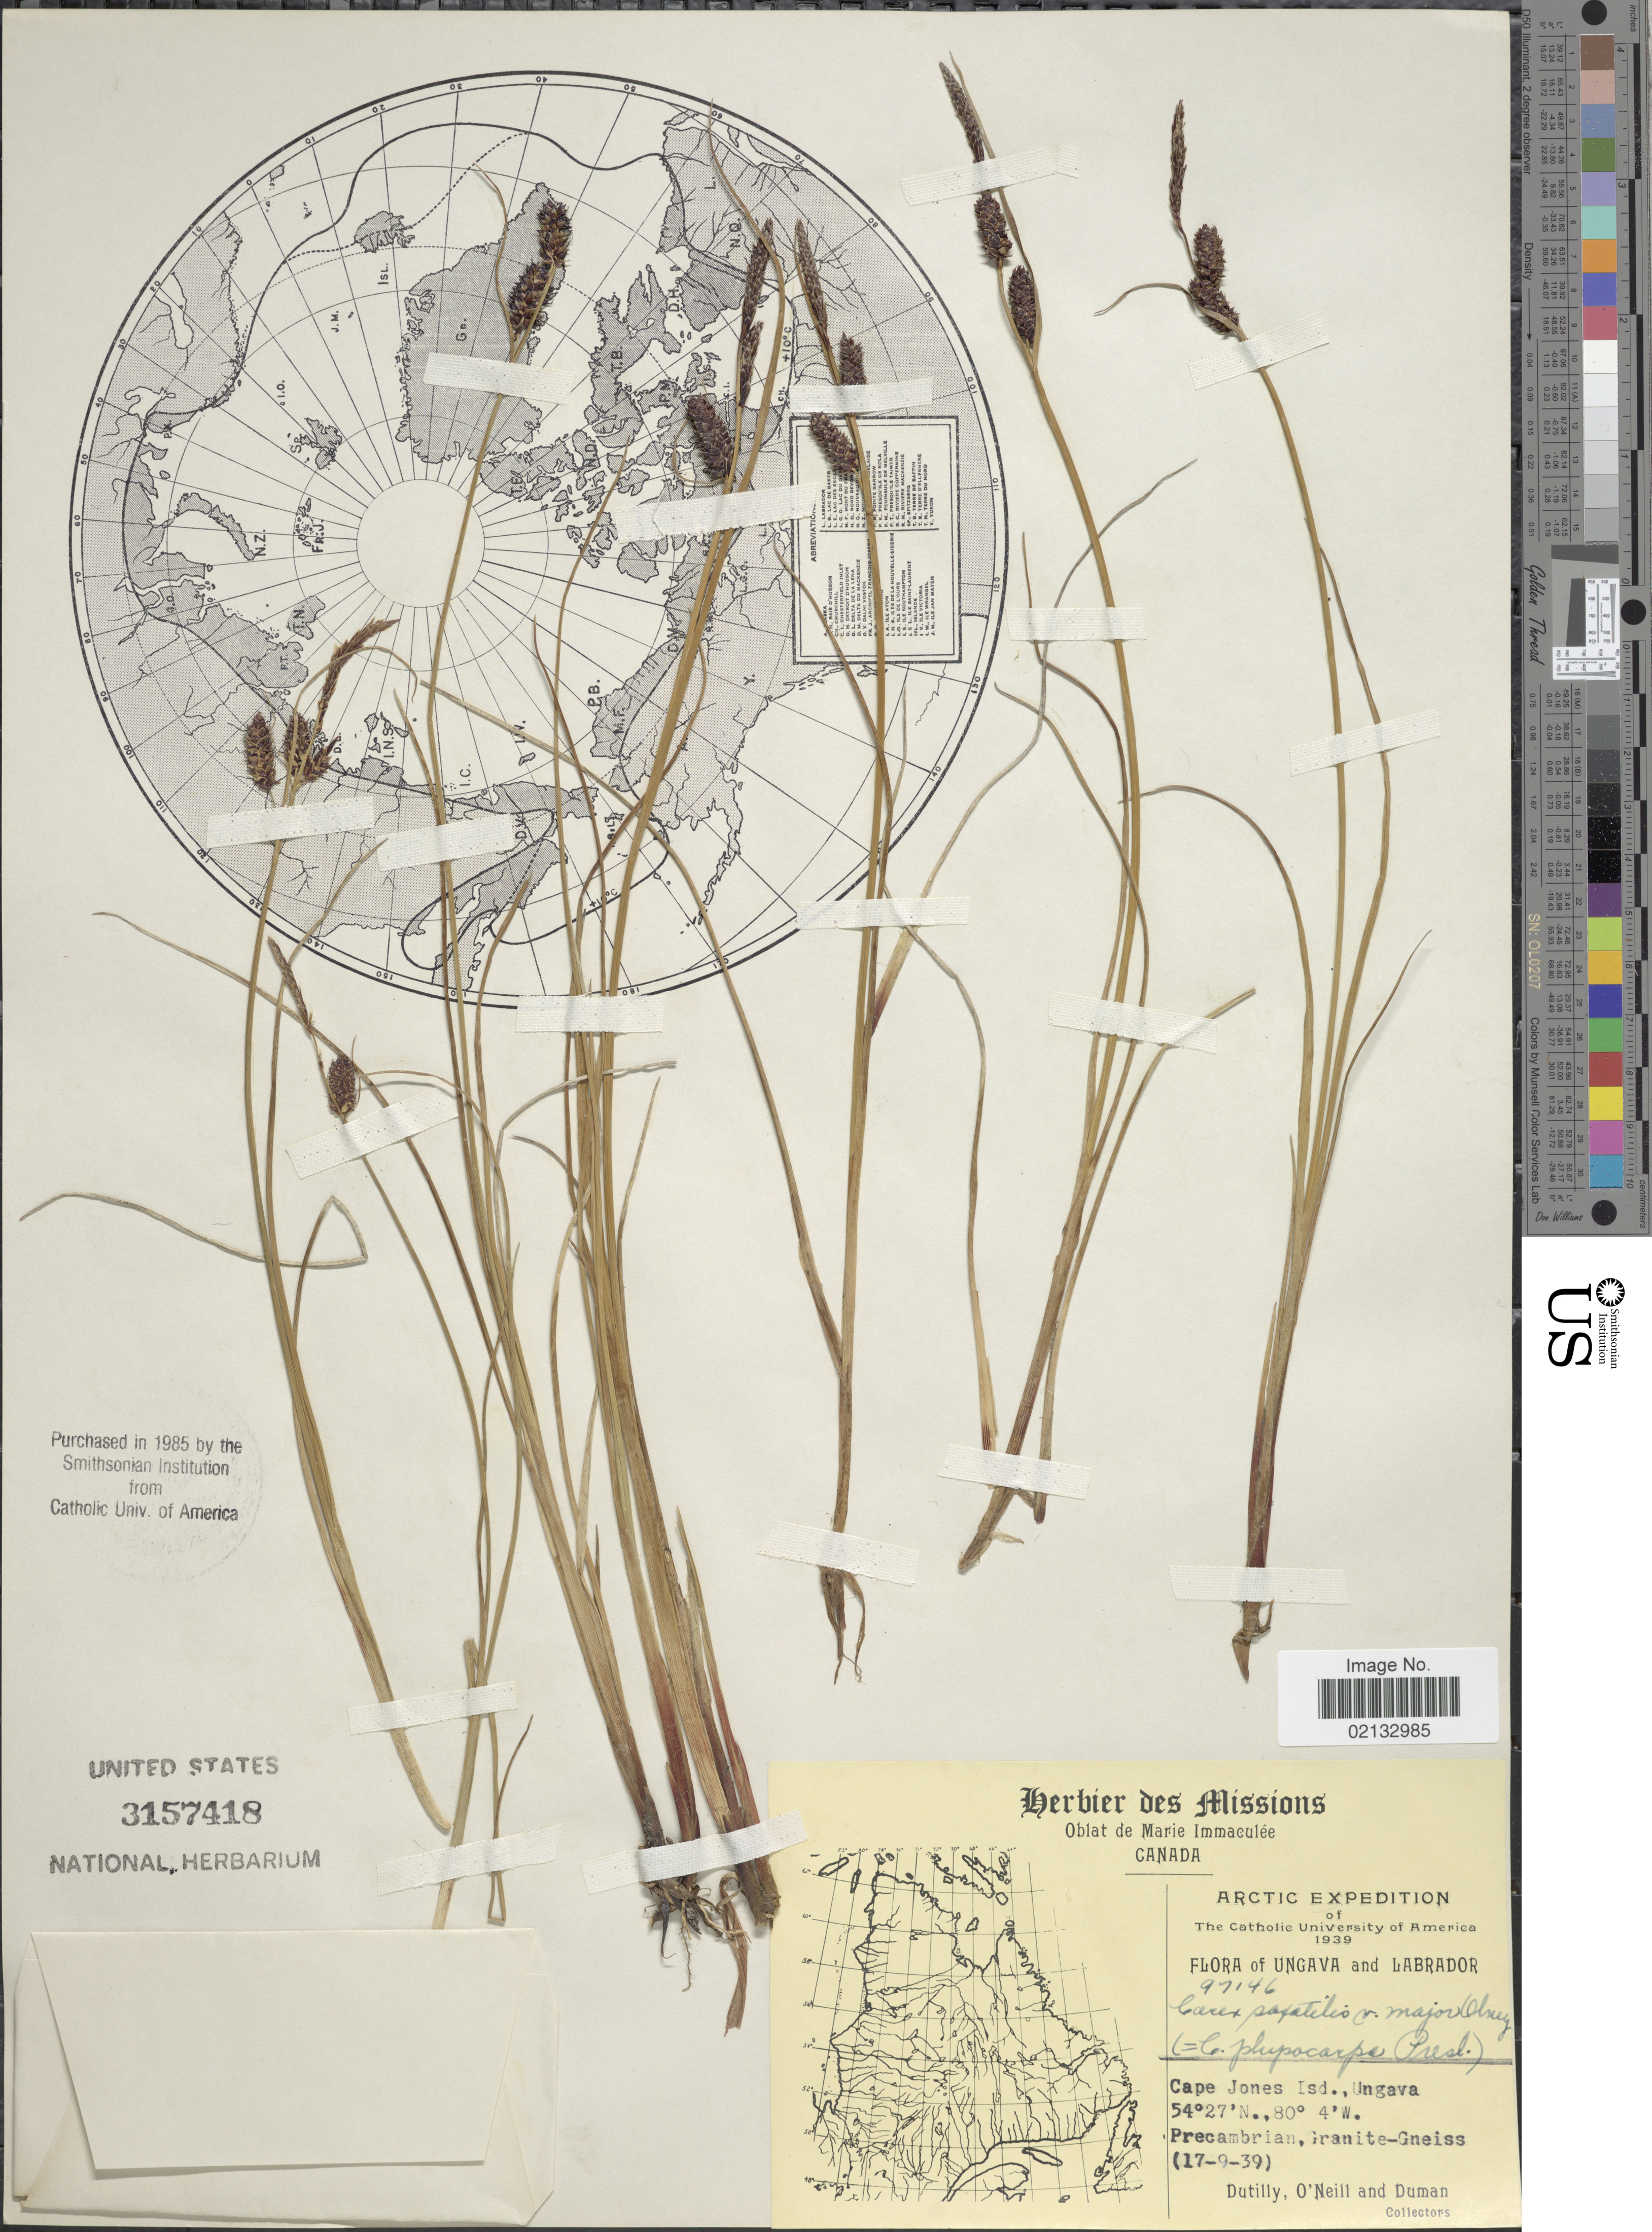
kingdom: Plantae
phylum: Tracheophyta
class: Liliopsida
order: Poales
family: Cyperaceae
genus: Carex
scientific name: Carex saxatilis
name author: L.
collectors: -. Dutilly, O' Neill & -. Duman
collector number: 97146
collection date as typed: Transcribed d/m/y: 17/9/39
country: Canada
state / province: Nunavut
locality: Arctic. Cape Jones Isd., Ungava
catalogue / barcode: US 3157418